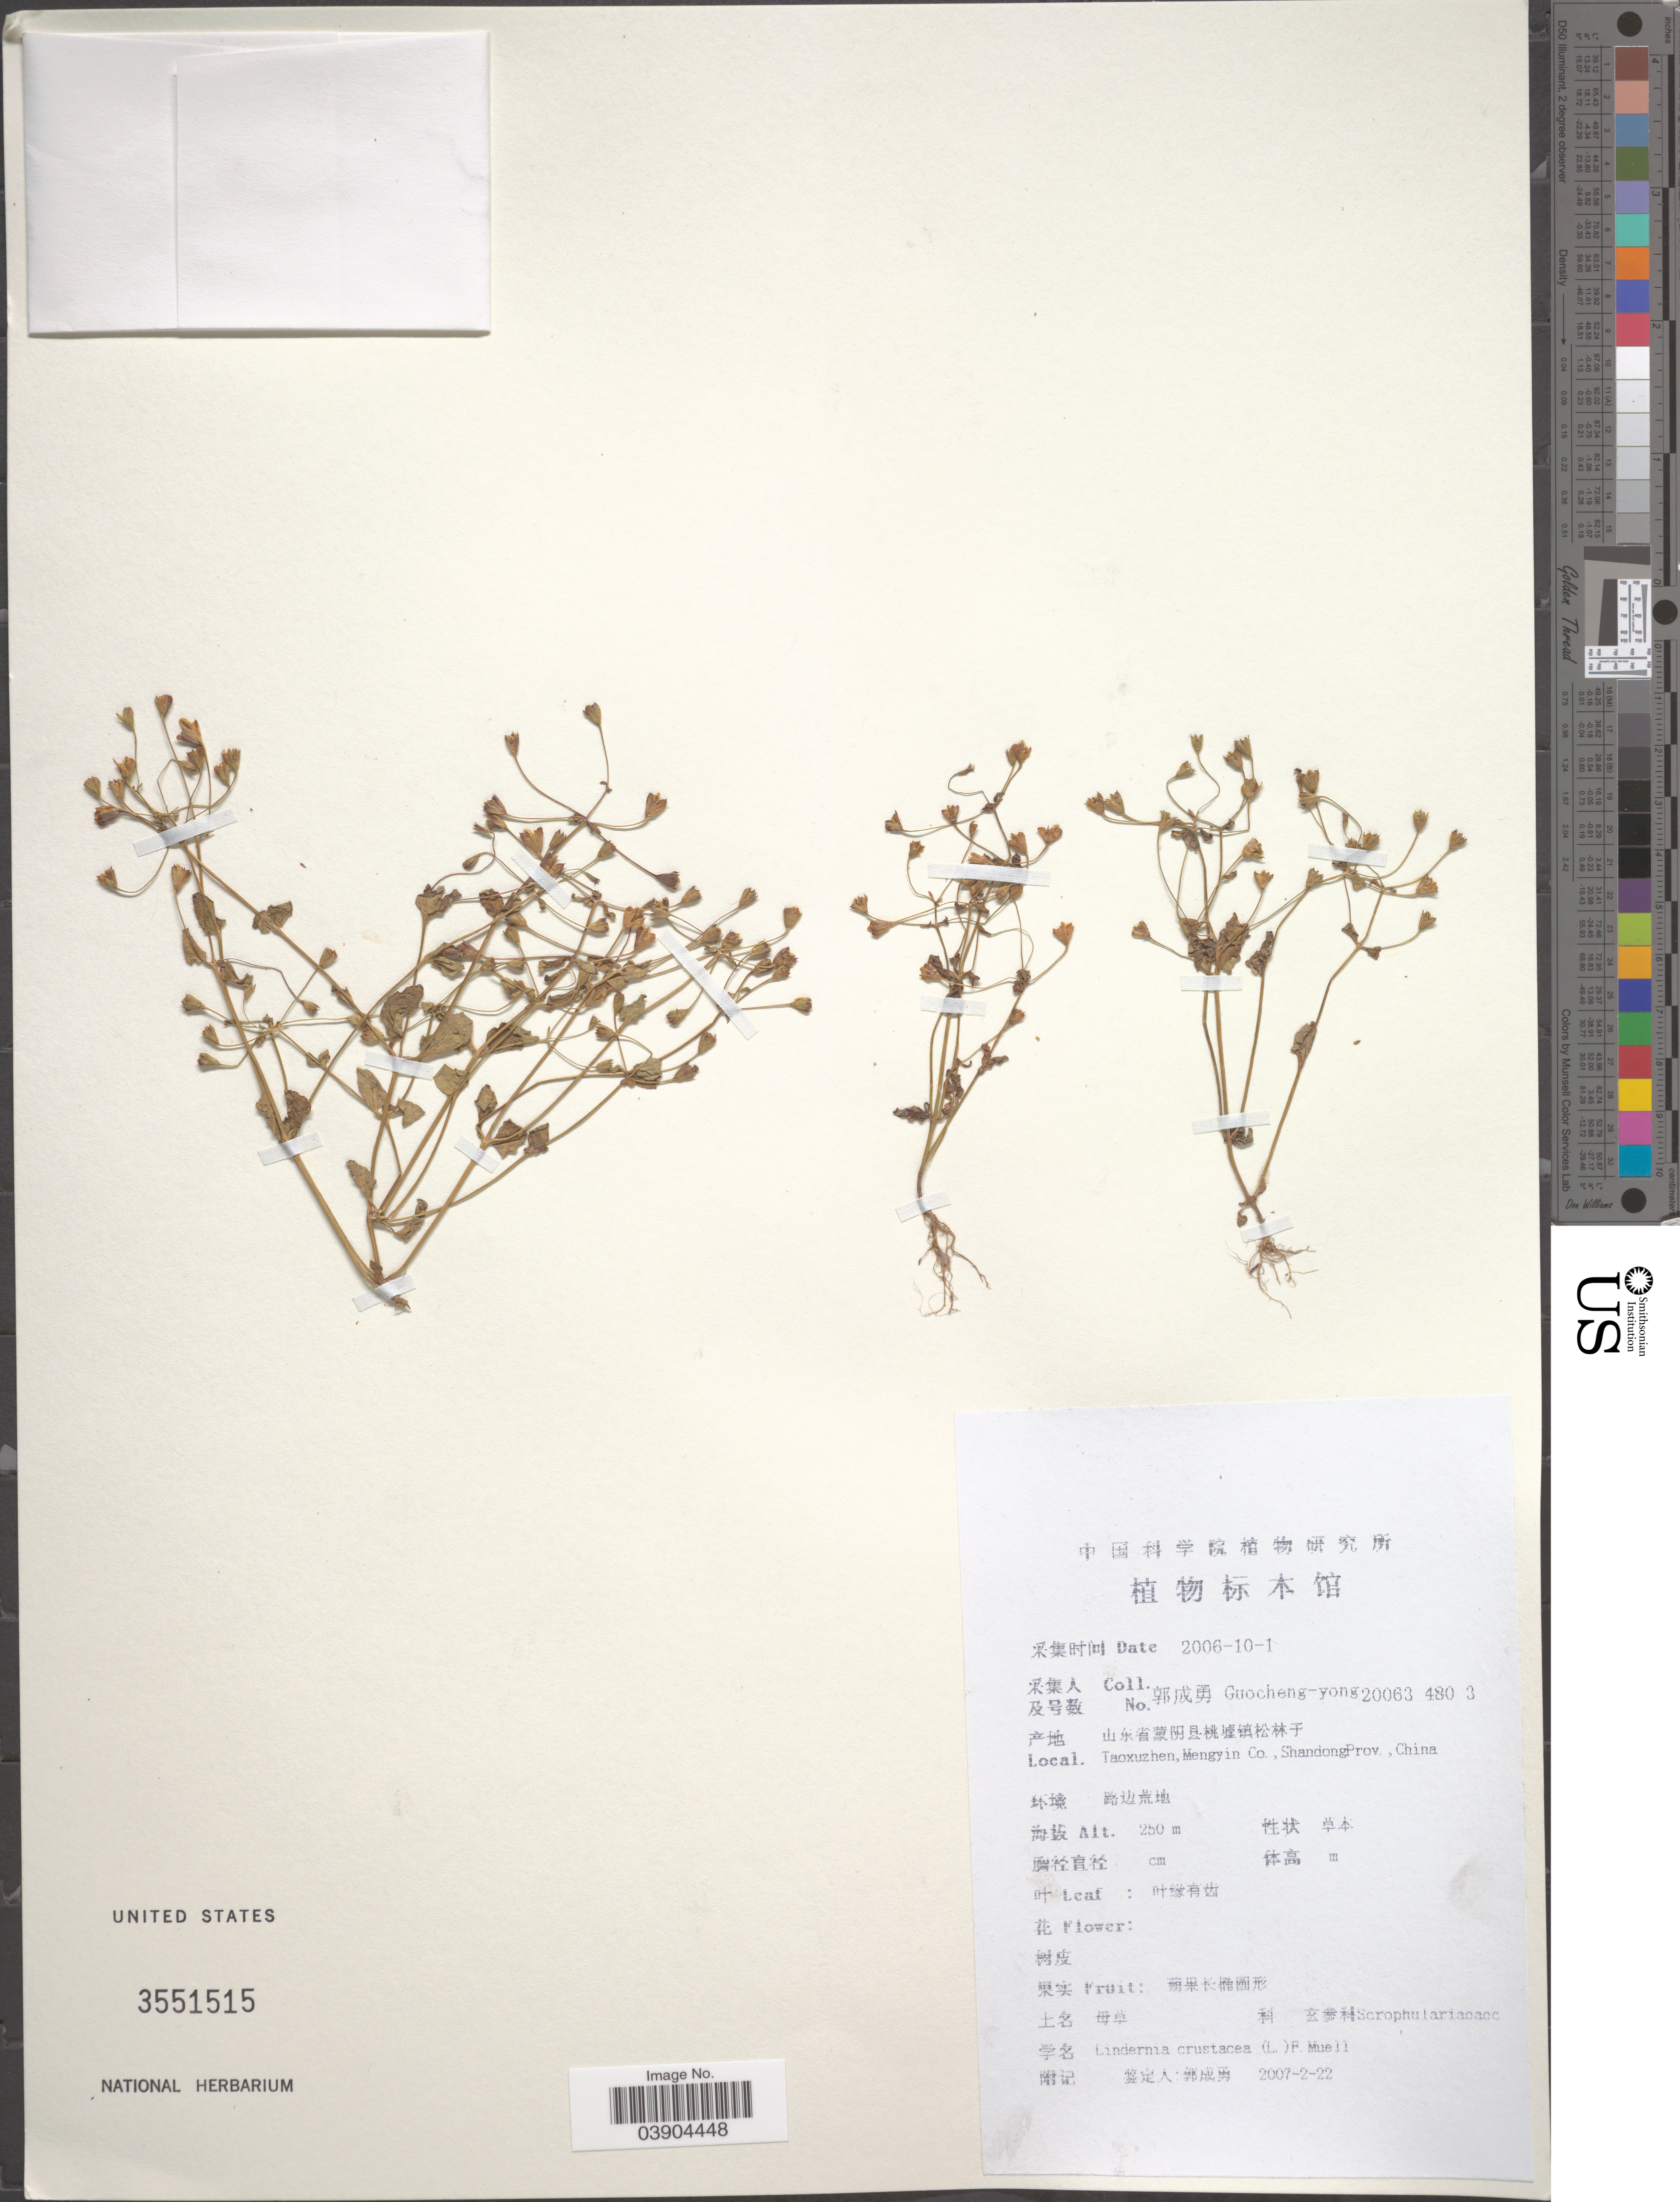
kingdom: Plantae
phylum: Tracheophyta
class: Magnoliopsida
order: Lamiales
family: Linderniaceae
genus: Lindernia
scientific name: Lindernia crustacea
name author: (L.) F. Muell.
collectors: Guo cheng-yong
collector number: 20063 480 3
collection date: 2006-10-01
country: China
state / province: Shandong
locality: Taoxuzhen, Mengyin Co.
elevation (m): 250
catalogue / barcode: US 3551515